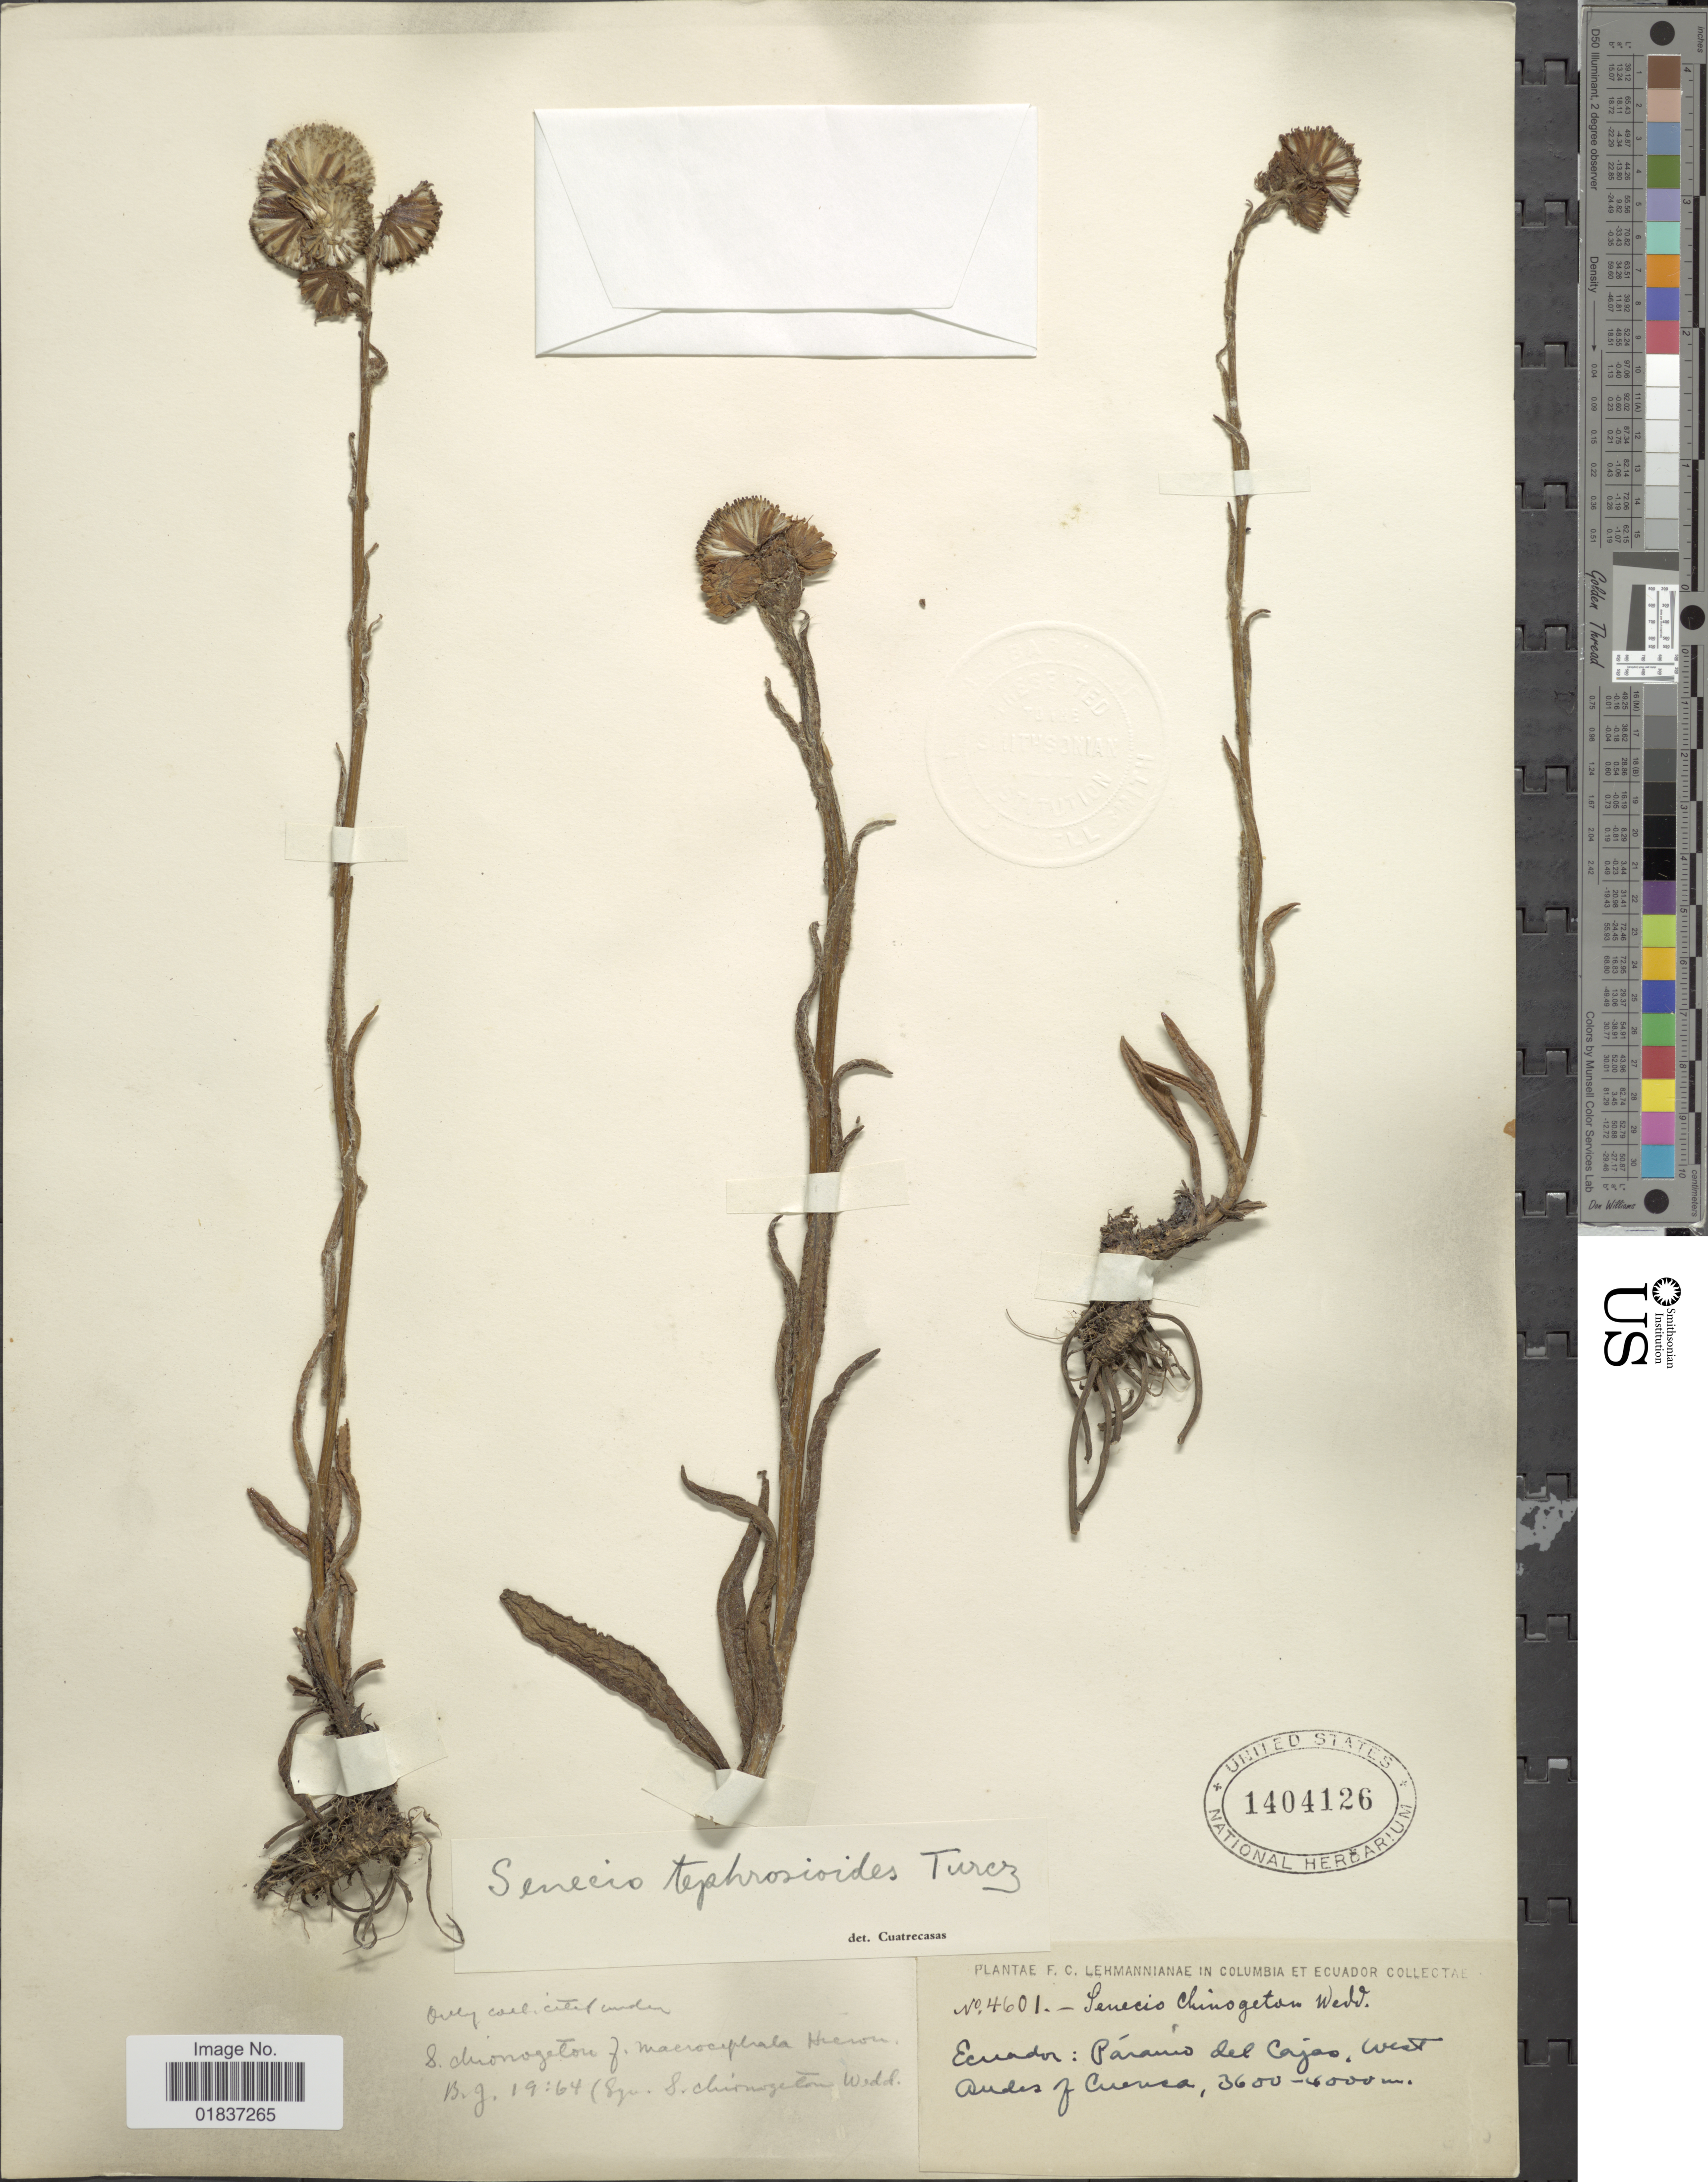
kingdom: Plantae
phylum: Tracheophyta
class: Magnoliopsida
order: Asterales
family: Asteraceae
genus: Senecio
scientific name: Senecio tephrosioides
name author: Turcz.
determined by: Salomon, Luciana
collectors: F. C. Lehmann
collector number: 4601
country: Ecuador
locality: Paramo del Cajas, west Andes of Cuenca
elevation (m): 3600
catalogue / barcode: US 1404126